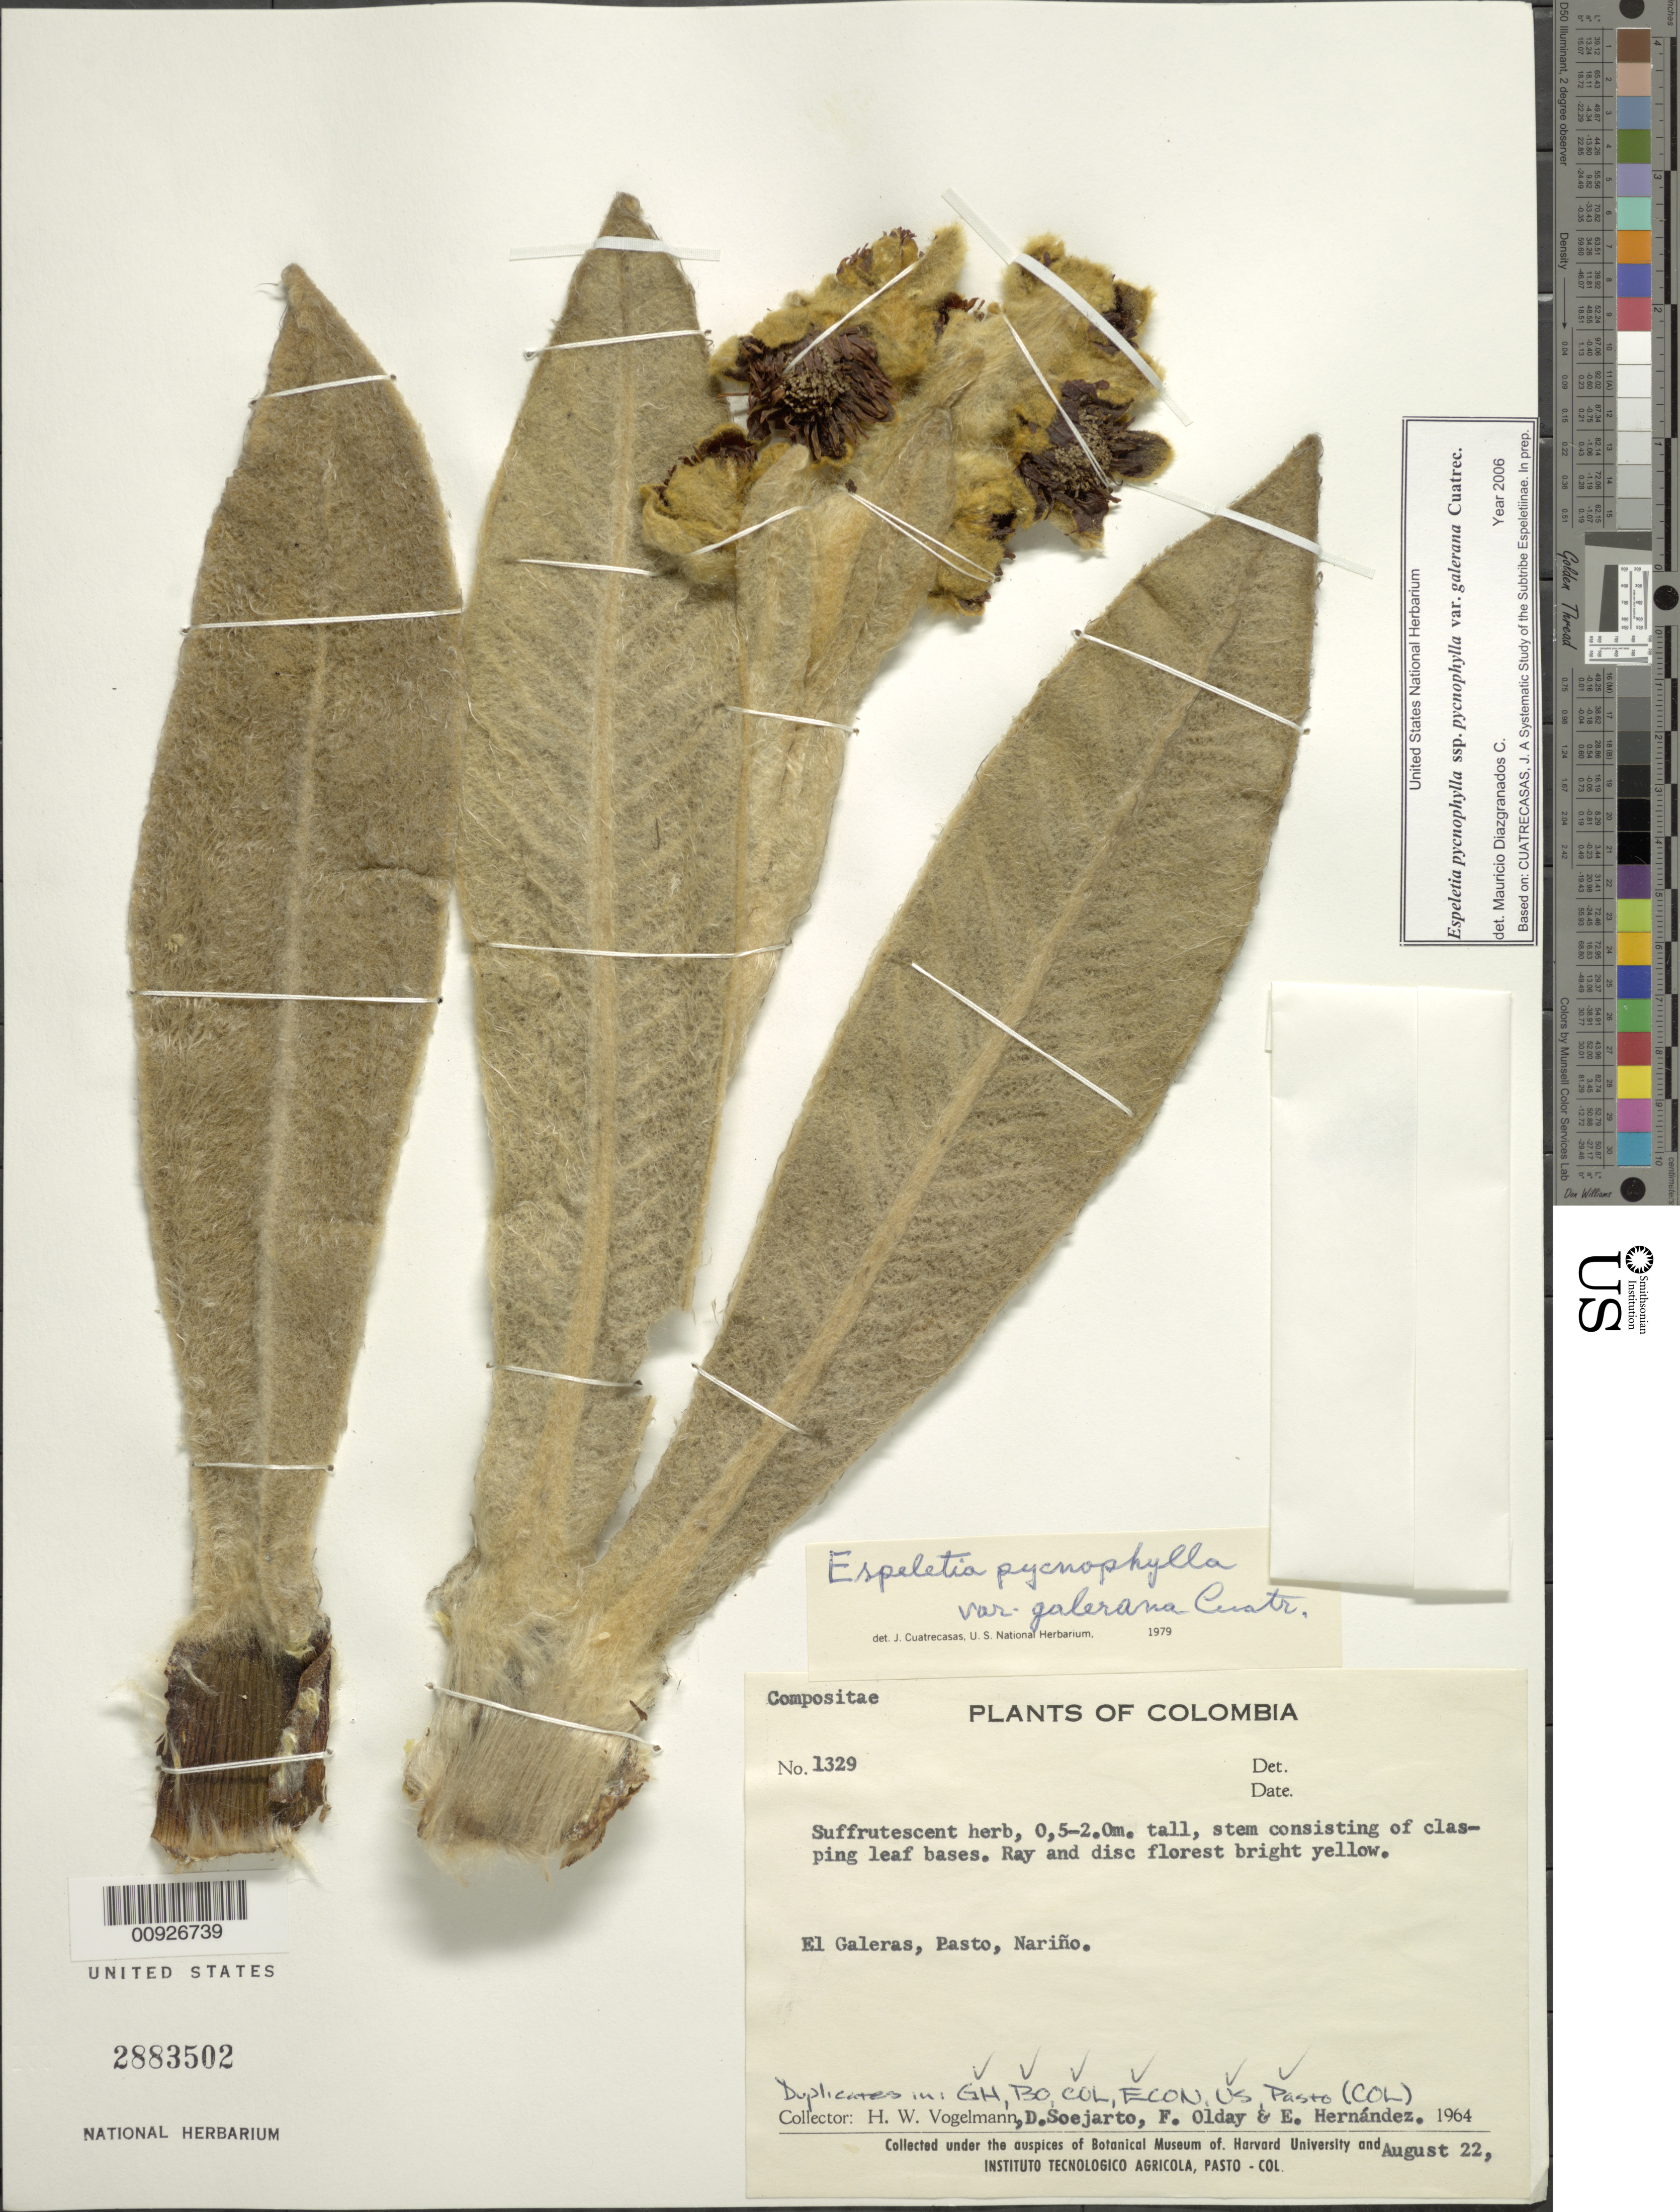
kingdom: Plantae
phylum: Tracheophyta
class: Magnoliopsida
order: Asterales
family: Asteraceae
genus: Espeletia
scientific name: Espeletia pycnophylla var. galerana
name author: Cuatrec.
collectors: H. Vogelmann, D. D. Soejarto, F. Olday & E. Hernández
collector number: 1329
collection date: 1964-10-22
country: Colombia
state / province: Nariño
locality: Pasto, Volcán El Galeras.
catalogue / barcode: US 2883502